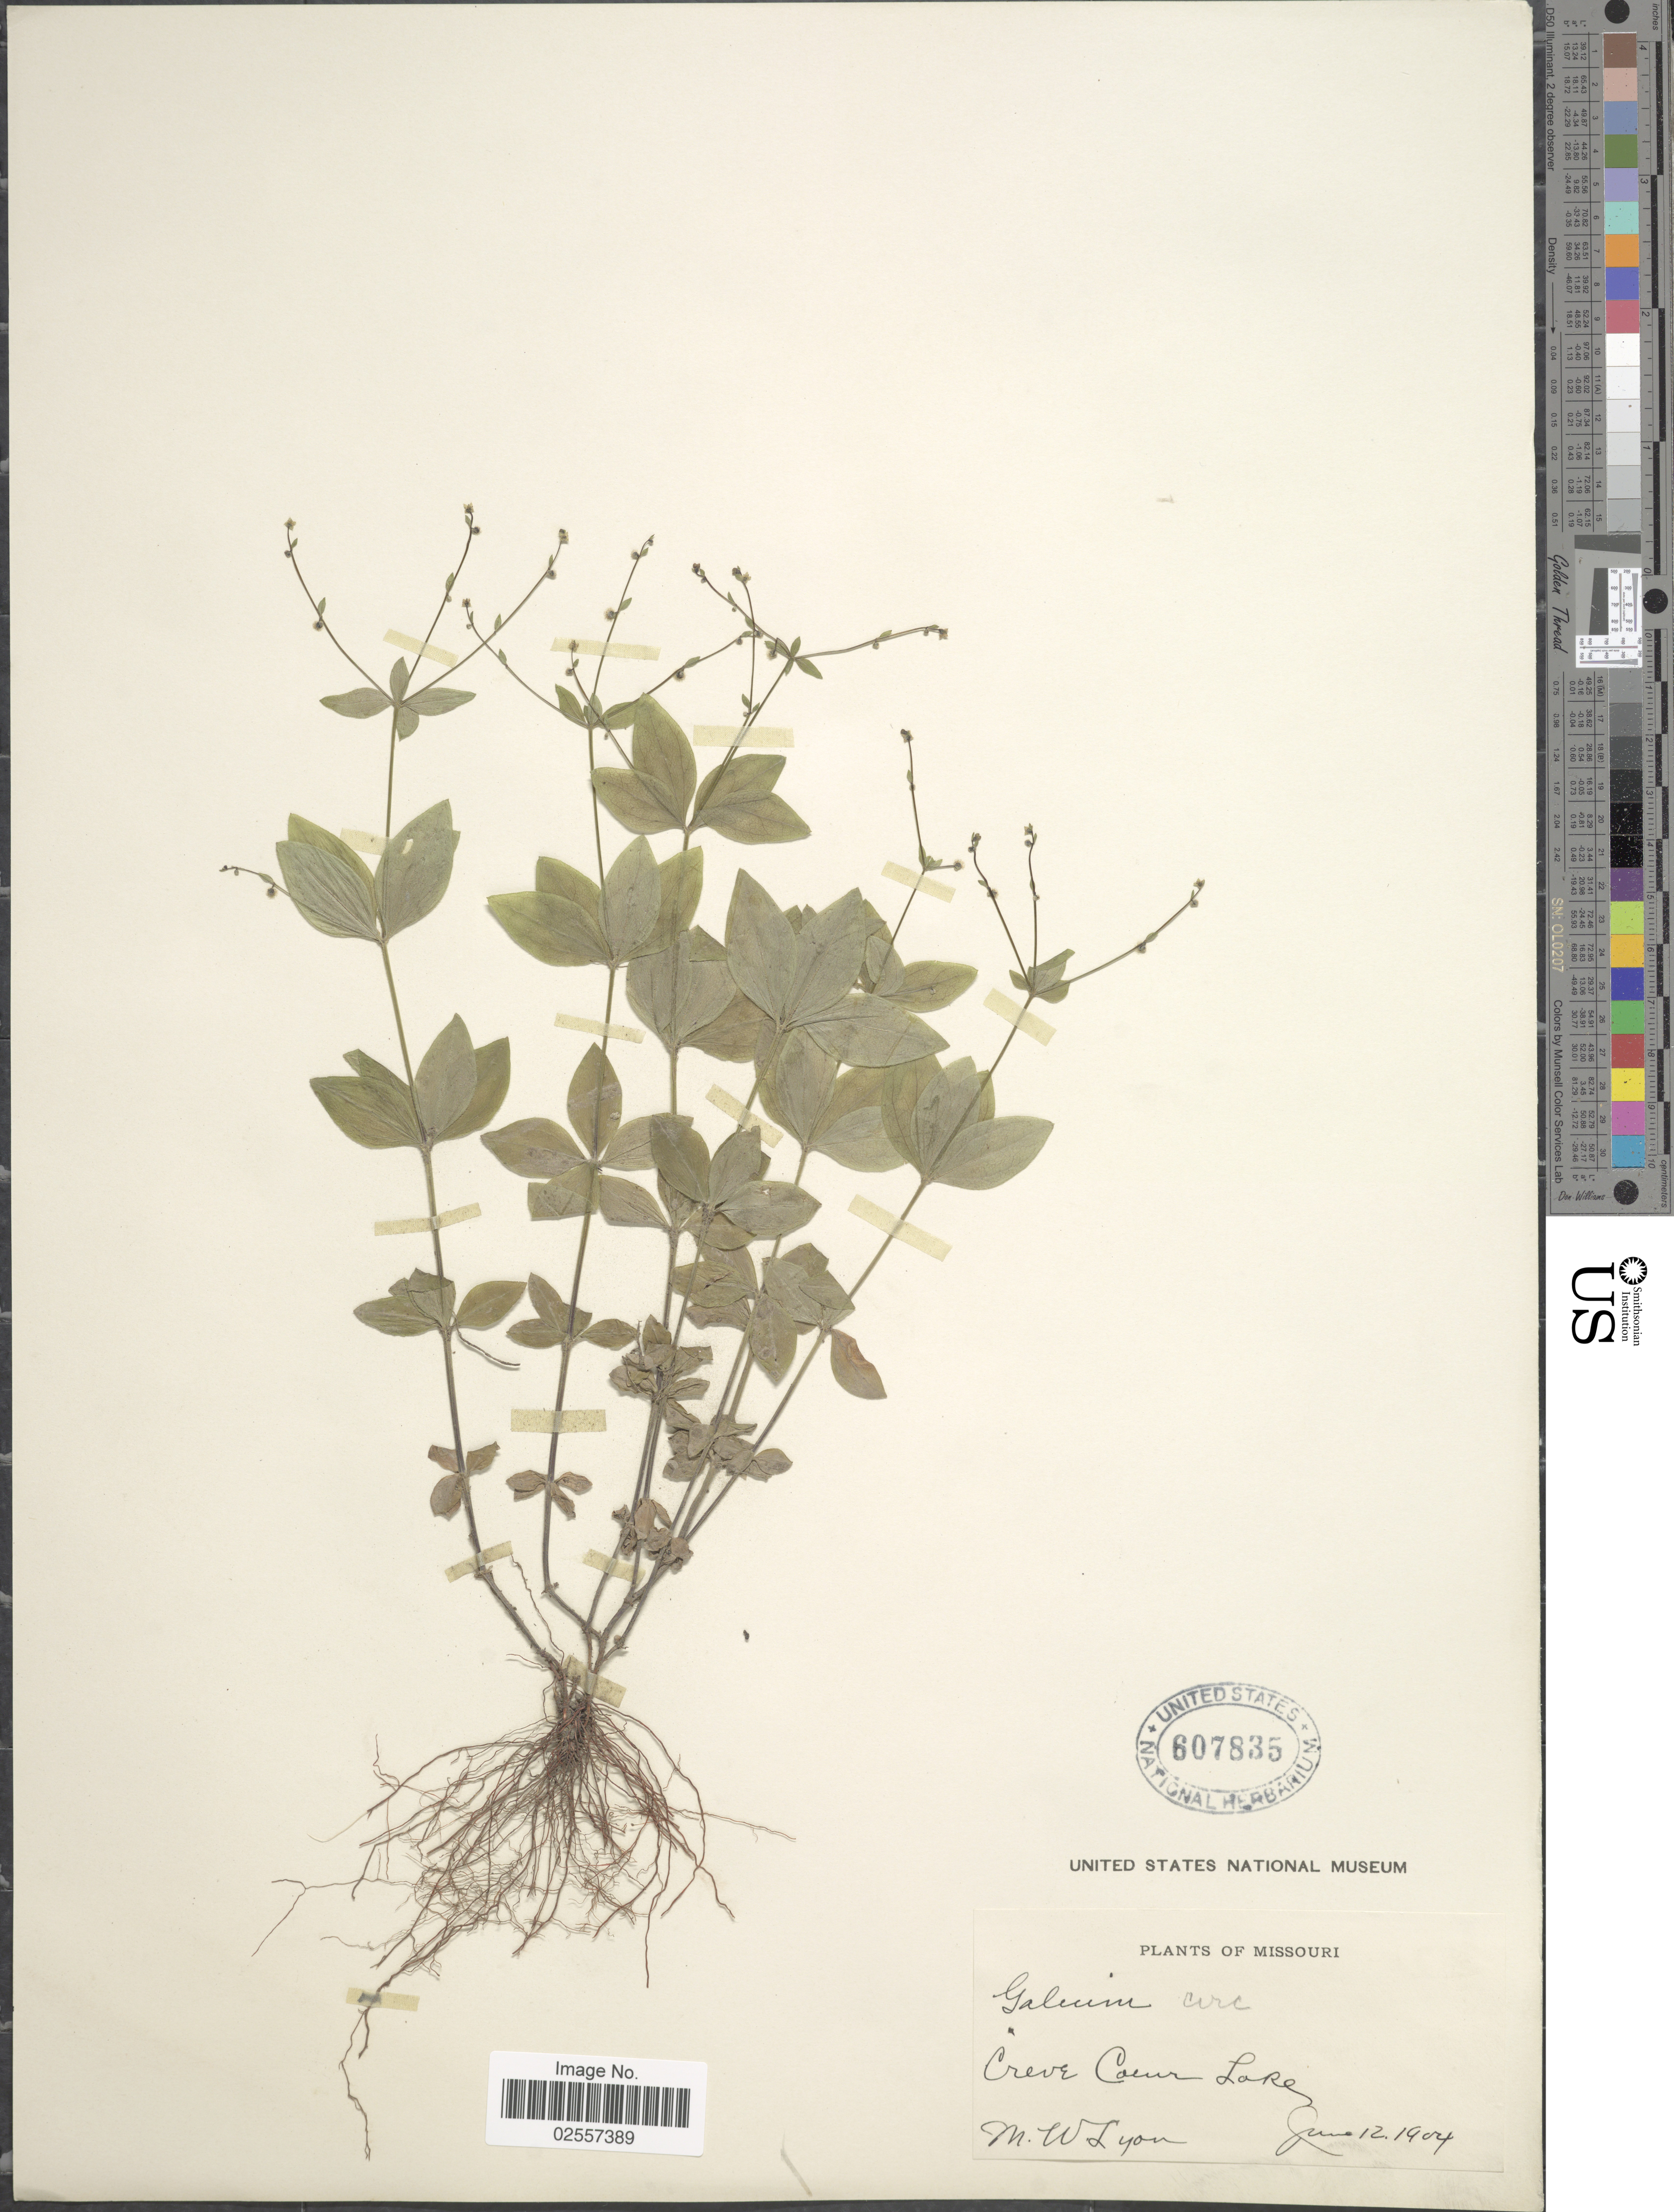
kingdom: Plantae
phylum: Tracheophyta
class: Magnoliopsida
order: Gentianales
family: Rubiaceae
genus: Galium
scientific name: Galium circaezans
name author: Michx.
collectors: M. W. Lyon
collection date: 1904-06-12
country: United States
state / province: Missouri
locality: Creve Coeur Lake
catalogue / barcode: US 607835